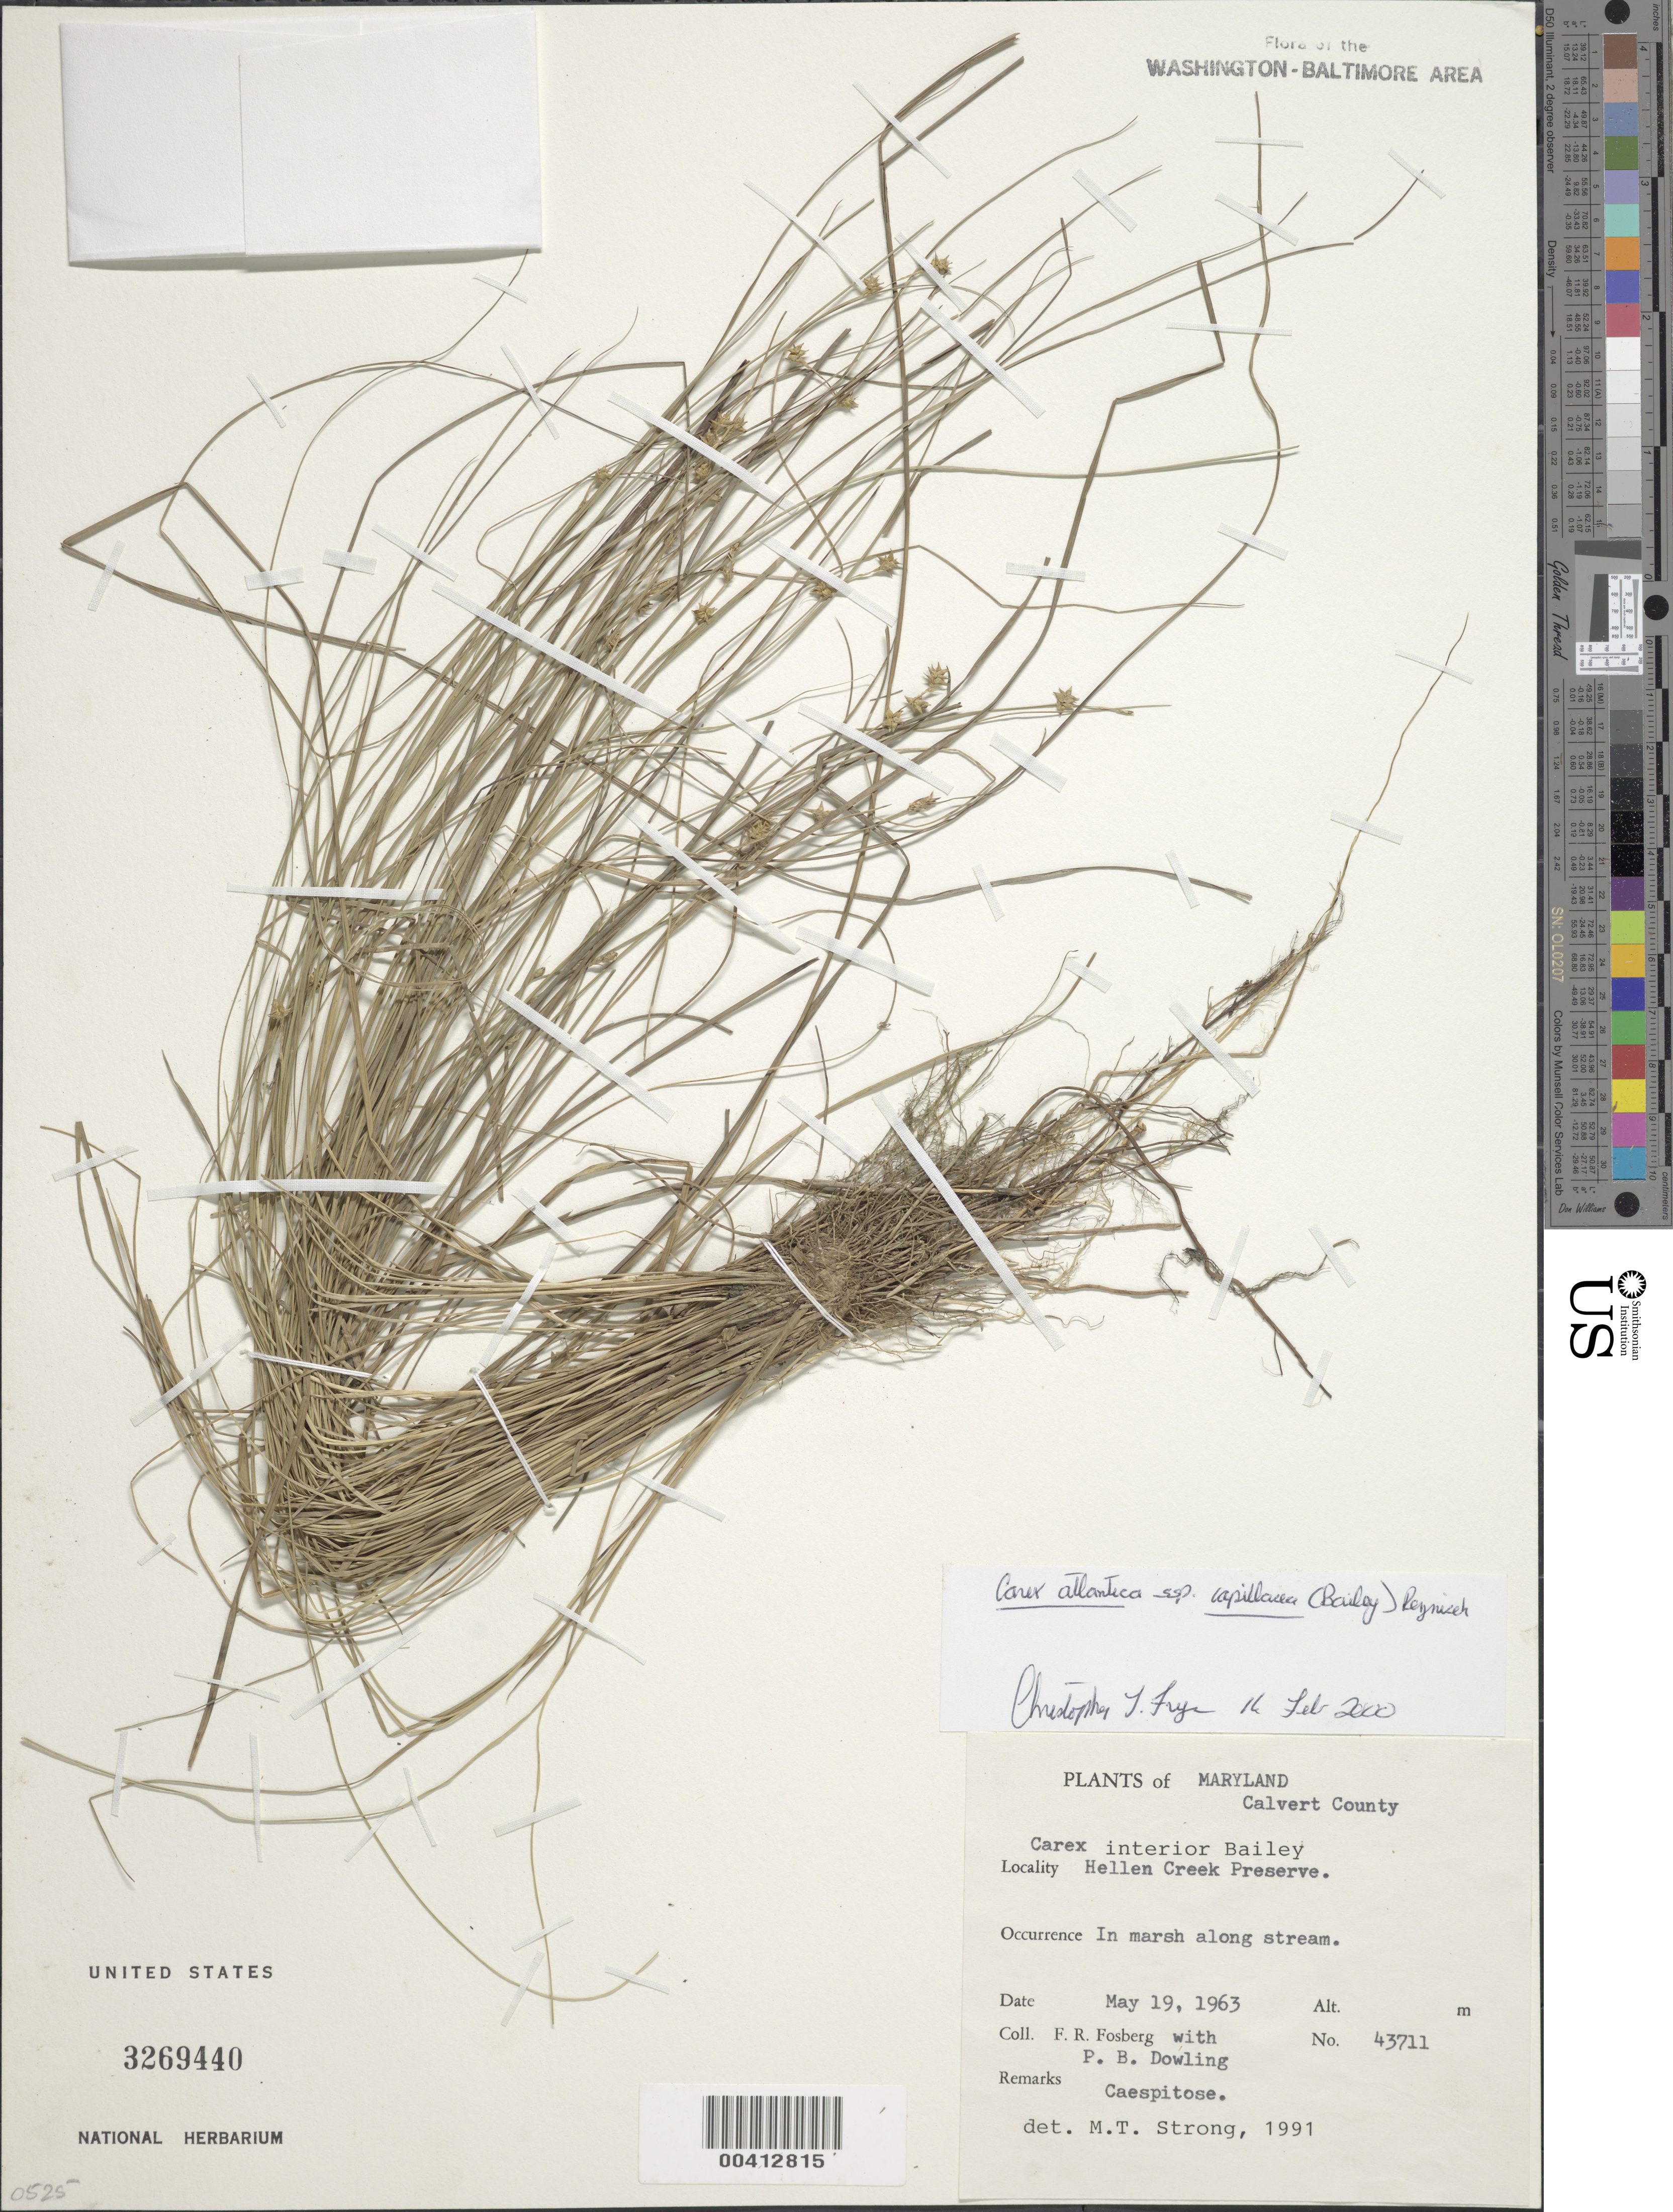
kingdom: Plantae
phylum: Tracheophyta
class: Liliopsida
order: Poales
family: Cyperaceae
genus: Carex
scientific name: Carex atlantica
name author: L.H. Bailey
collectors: F. R. Fosberg & P. Dowling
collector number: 43711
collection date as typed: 19 May 1963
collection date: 1963-05-19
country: United States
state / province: Maryland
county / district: Calvert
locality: Hellen Creek Preserve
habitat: In marsh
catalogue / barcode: US 3269440